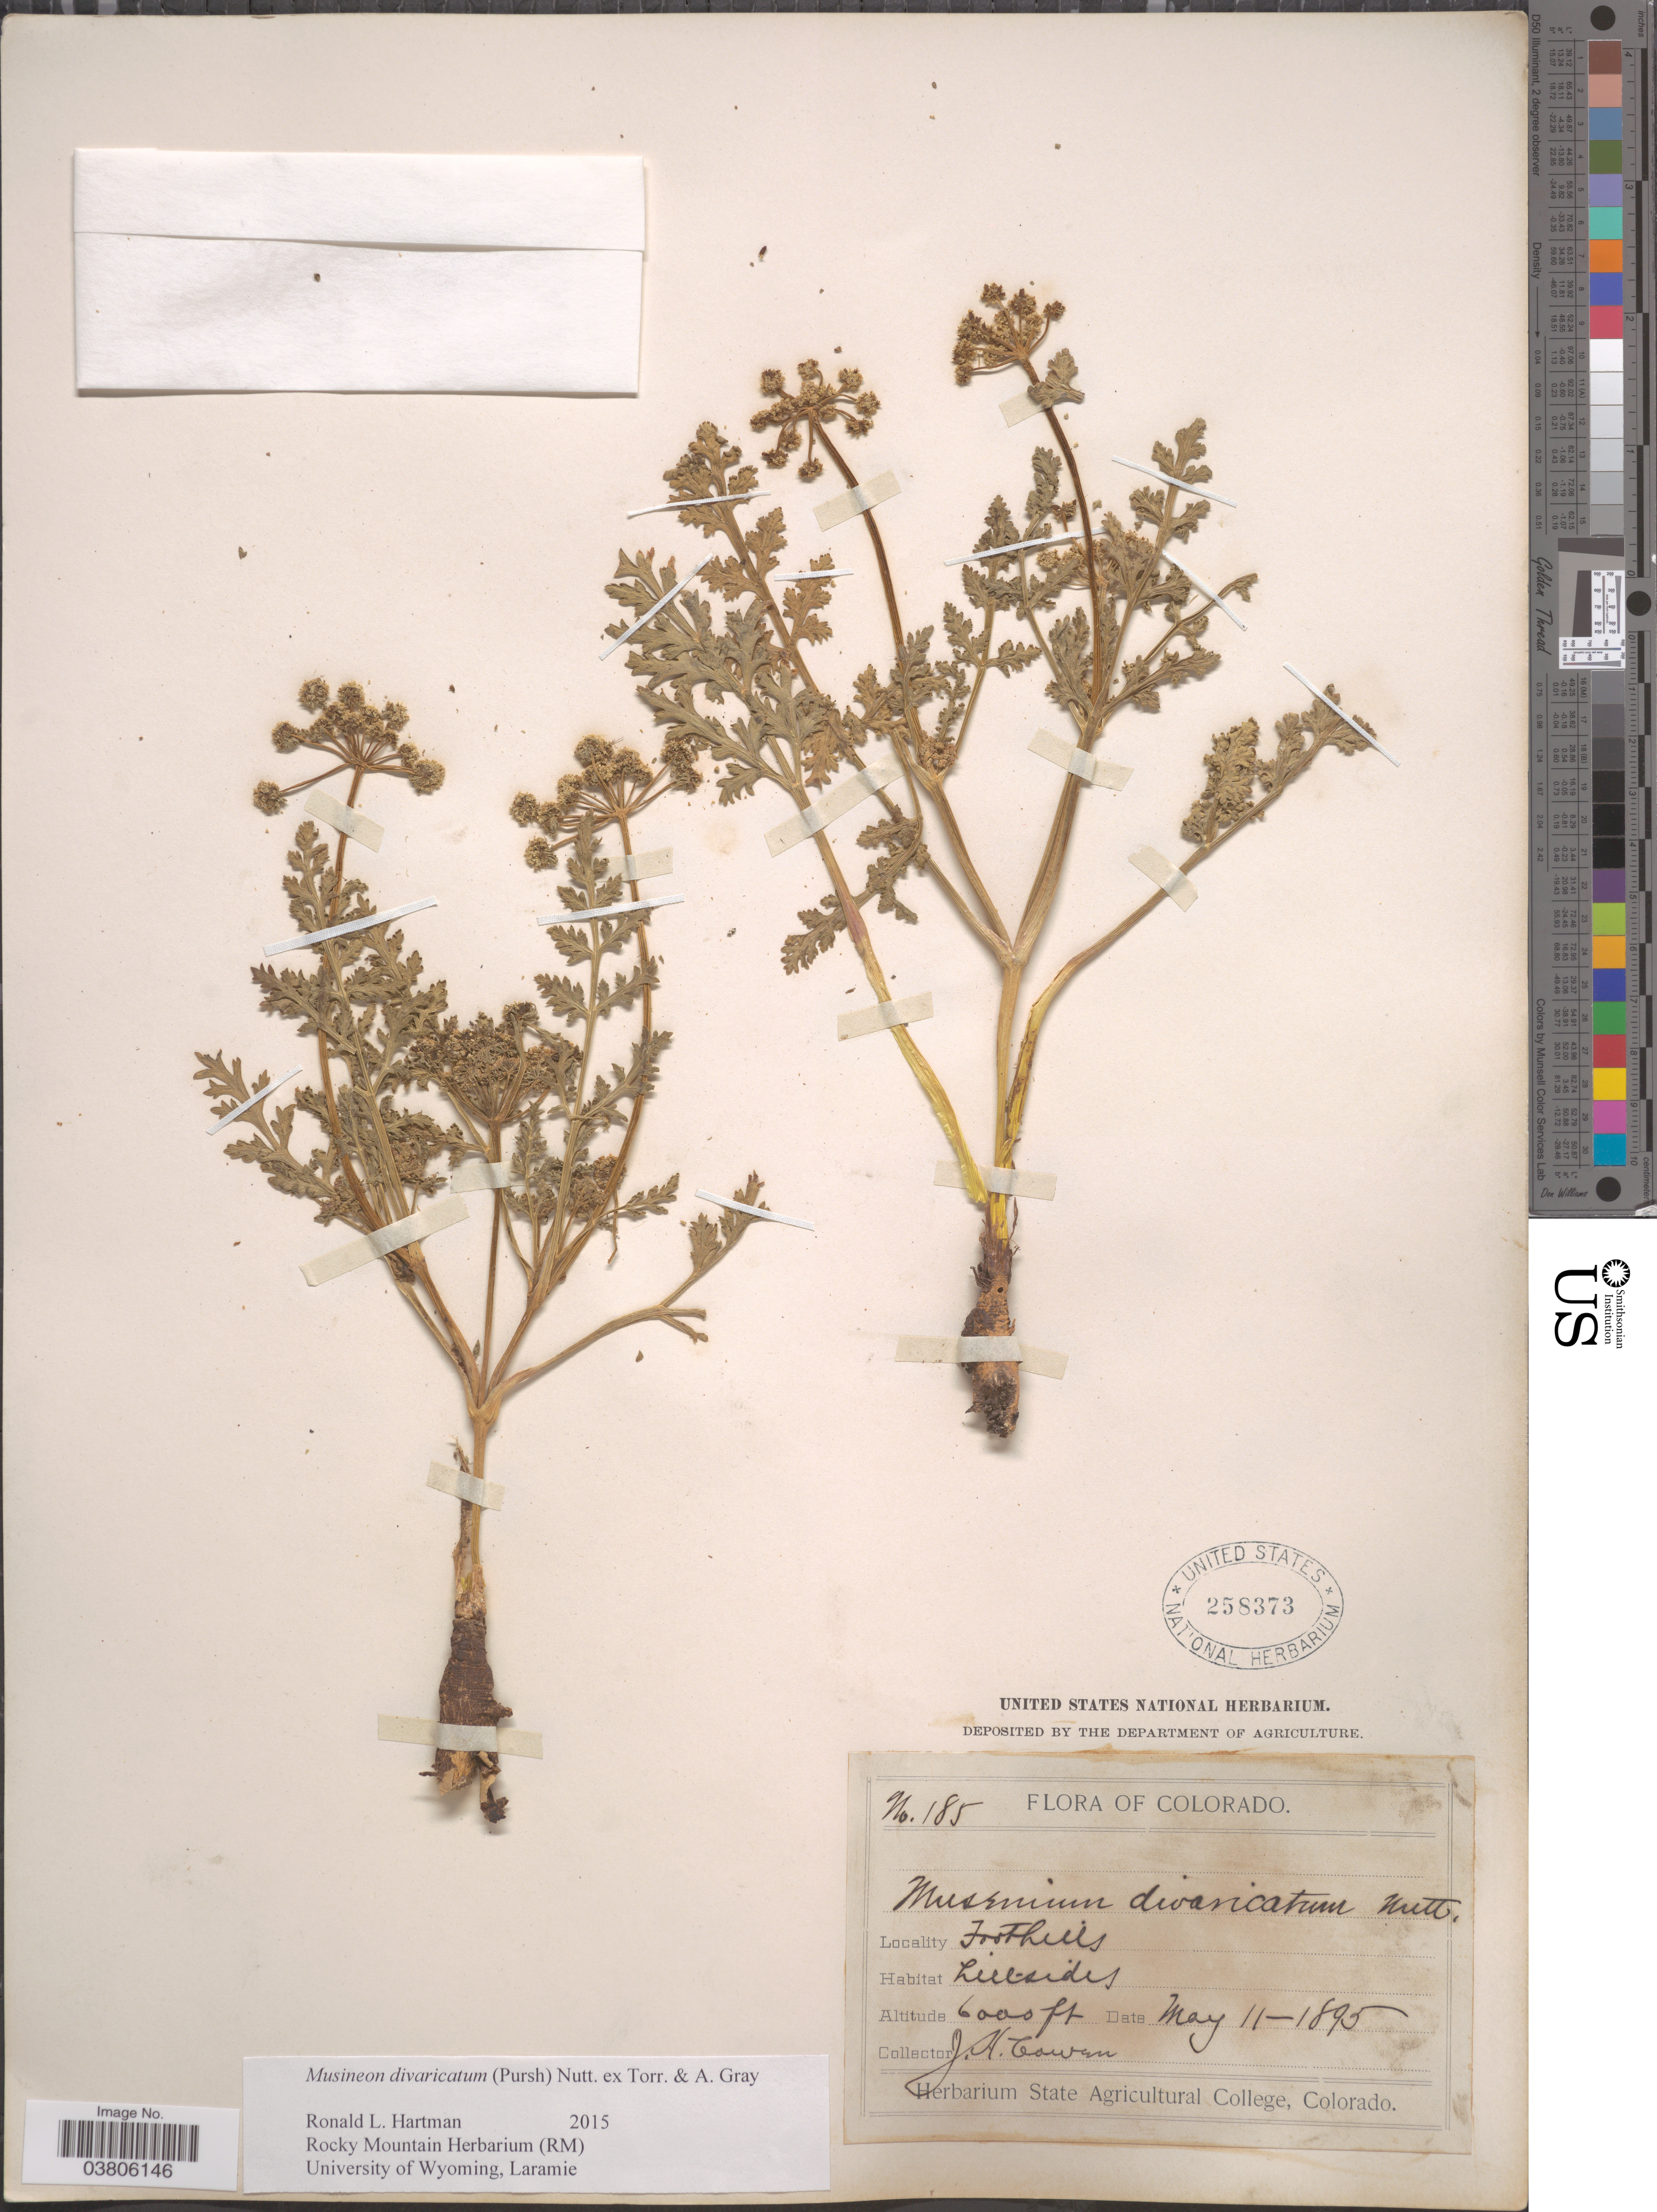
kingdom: Plantae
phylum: Tracheophyta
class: Magnoliopsida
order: Apiales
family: Apiaceae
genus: Musineon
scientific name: Musineon divaricatum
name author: (Pursh) Nutt.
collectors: J. H. Cowan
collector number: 185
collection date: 1895-05-11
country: United States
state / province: Colorado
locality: Foothills.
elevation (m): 1829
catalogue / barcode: US 258373